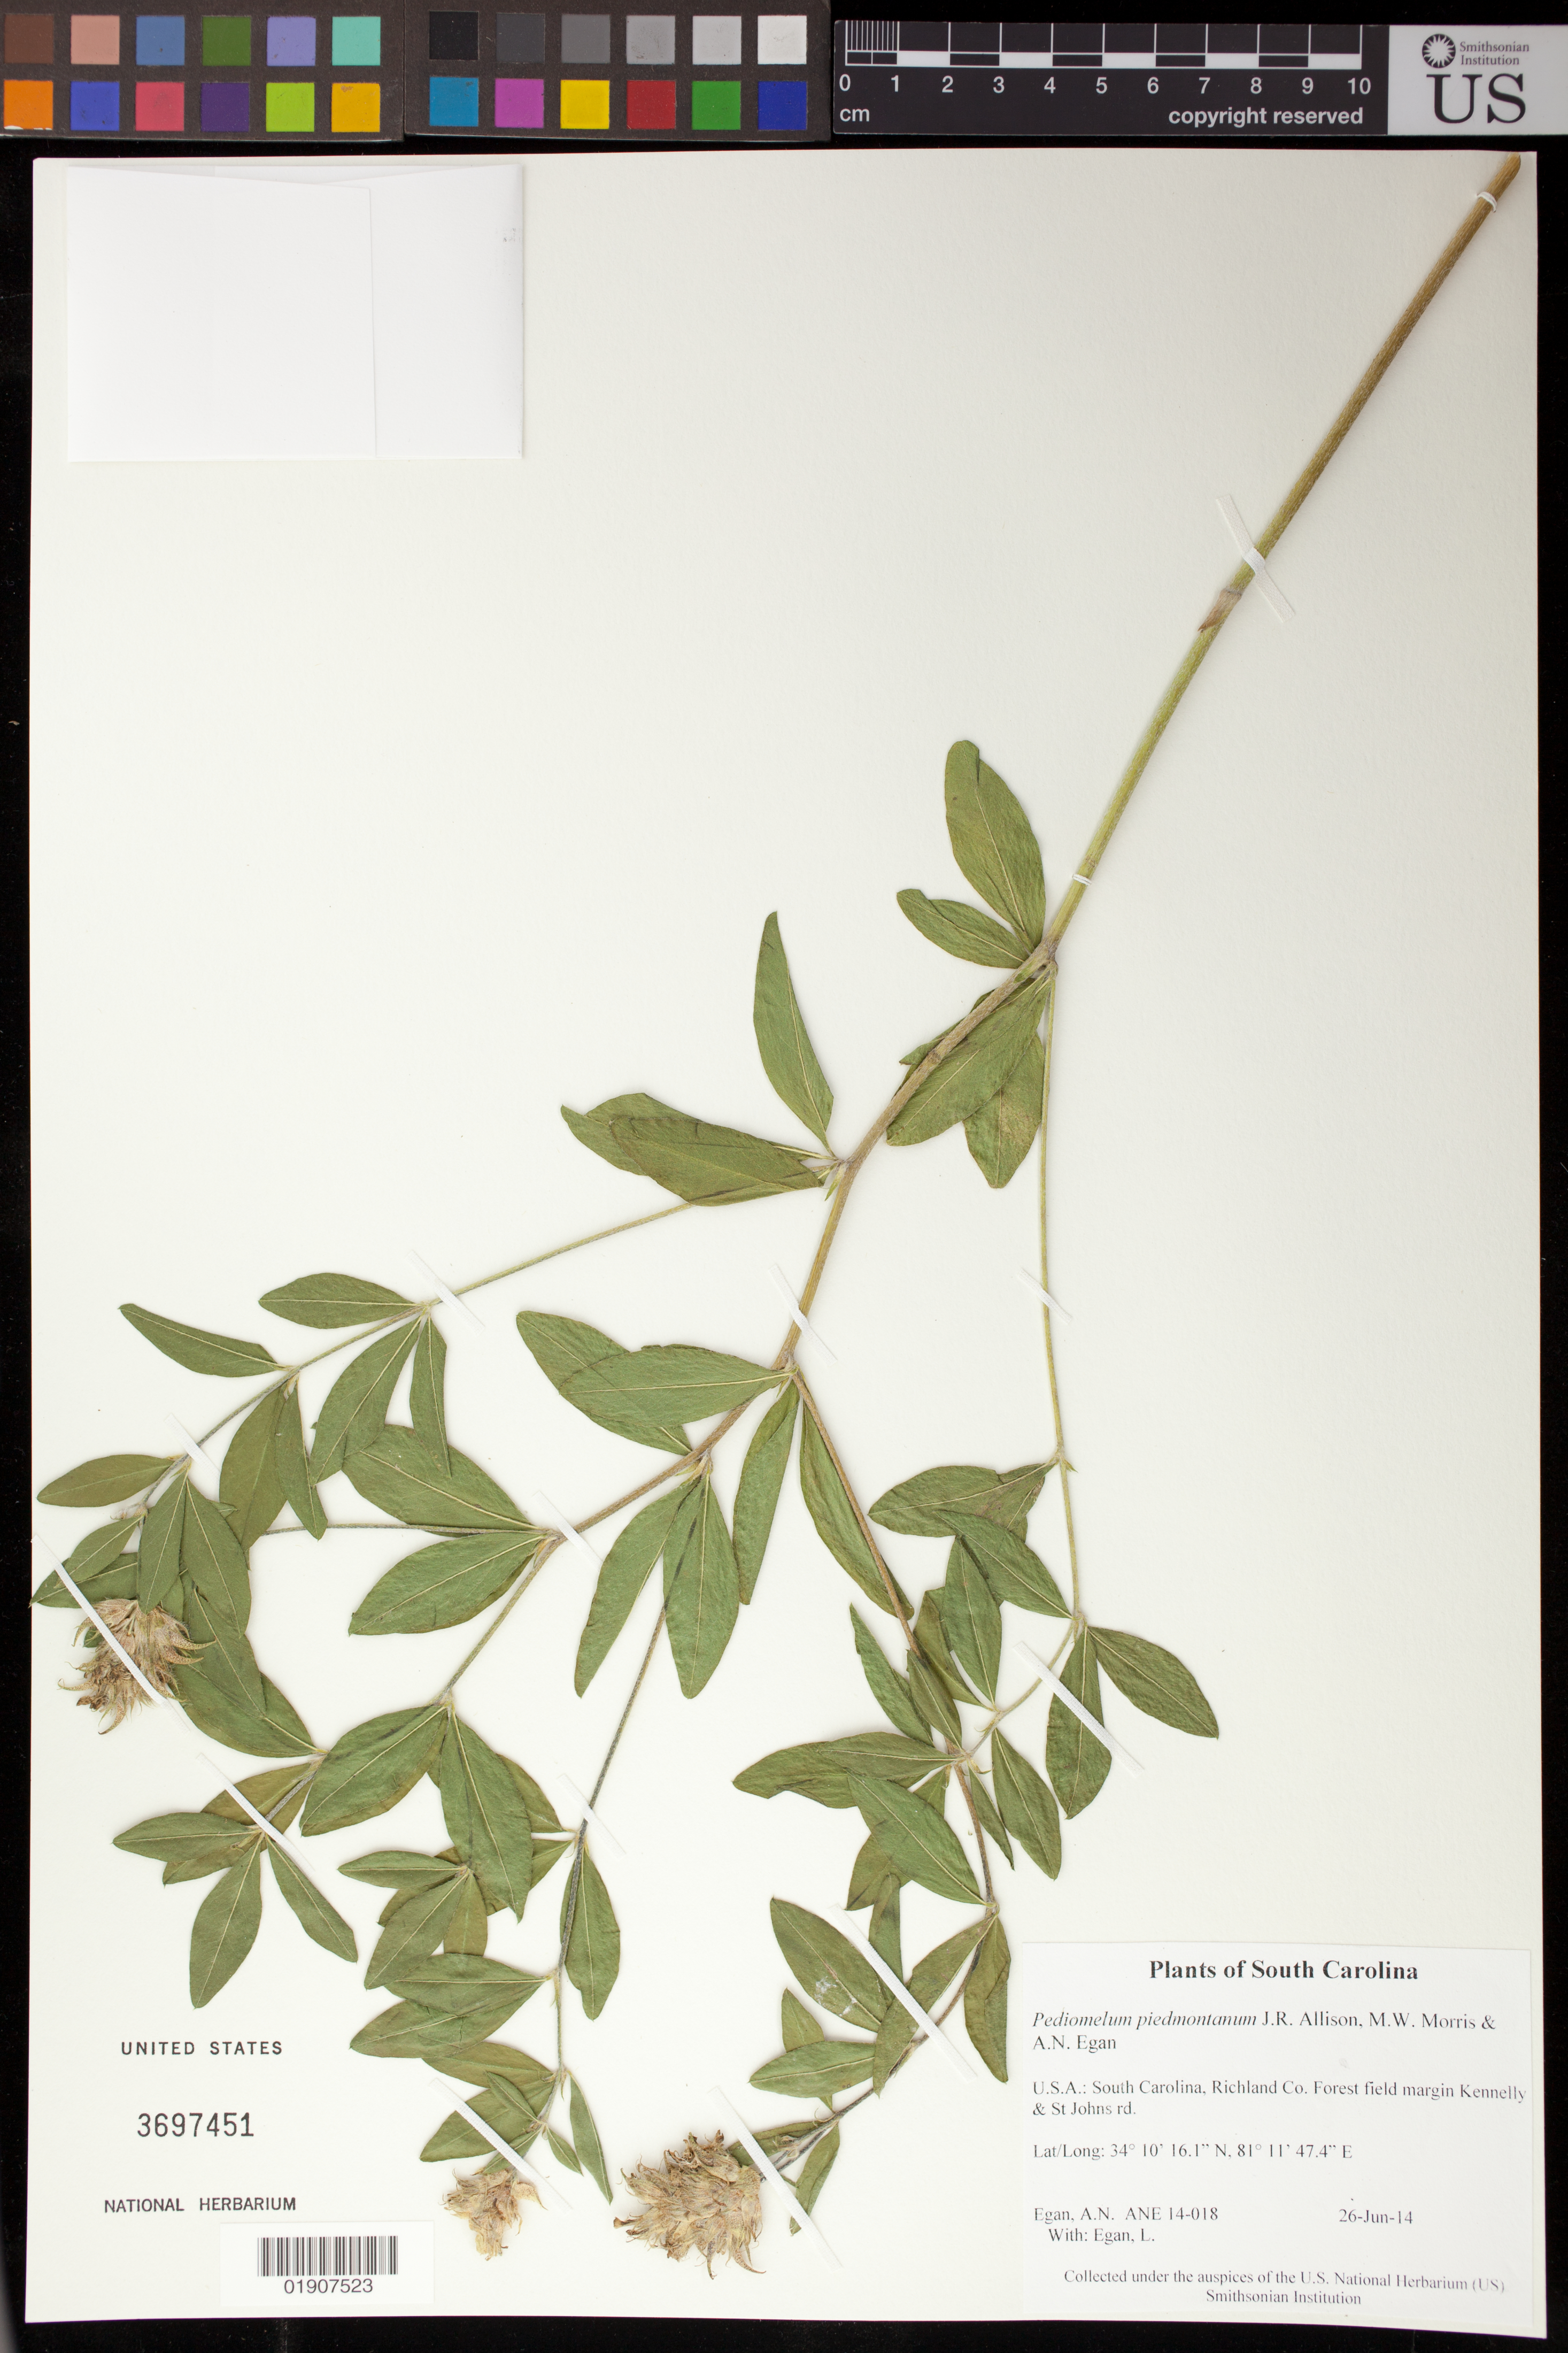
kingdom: Plantae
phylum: Tracheophyta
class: Magnoliopsida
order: Fabales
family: Fabaceae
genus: Pediomelum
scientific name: Pediomelum piedmontanum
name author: J.R. Allison et al.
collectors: A. N. Egan & L. Egan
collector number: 14-018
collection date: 2014-06-26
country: United States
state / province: South Carolina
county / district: Richland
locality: Forest field margin Kennelly & St Johns rd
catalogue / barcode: US 3697451